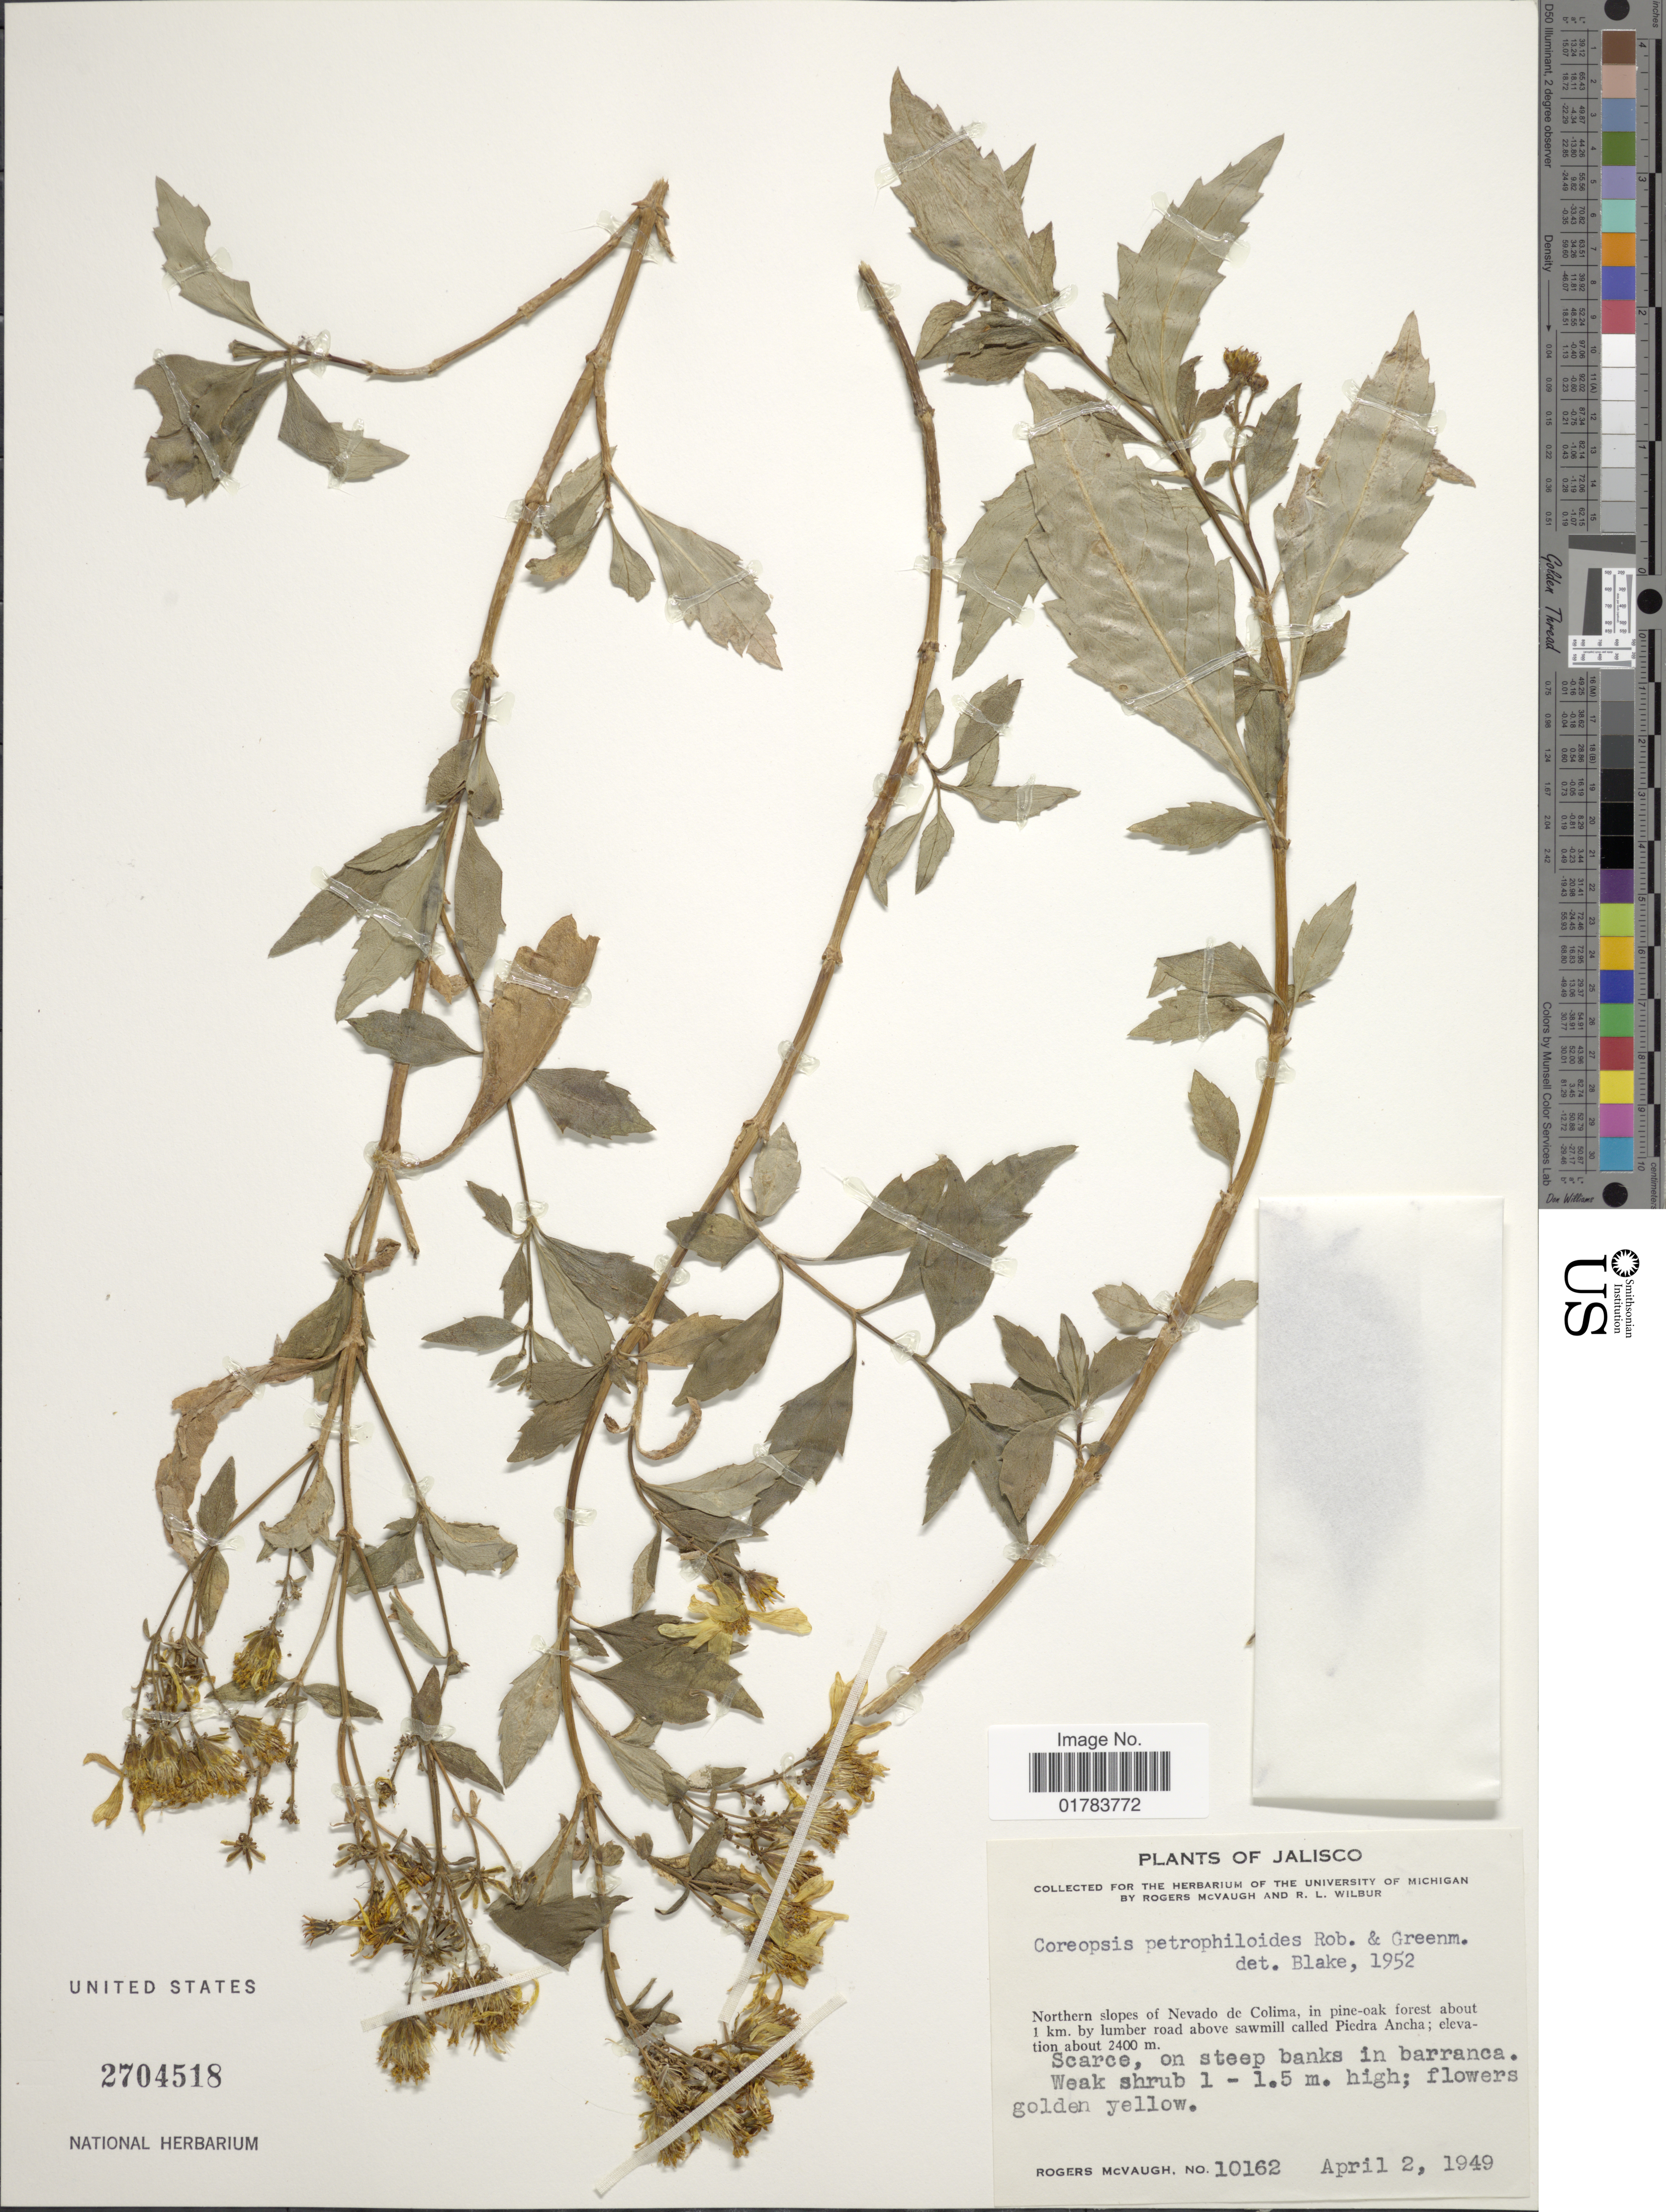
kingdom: Plantae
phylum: Tracheophyta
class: Magnoliopsida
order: Asterales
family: Asteraceae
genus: Coreopsis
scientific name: Coreopsis petrophiloides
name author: B.L. Rob. & Greenm.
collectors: R. McVaugh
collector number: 10162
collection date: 1949-04-02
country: Mexico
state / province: Jalisco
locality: Northern slopes of Nevado de Colima, in pine oak forest about 1 km. by lumber road above sawmill called Piedra Ancha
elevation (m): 2400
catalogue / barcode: US 2704518